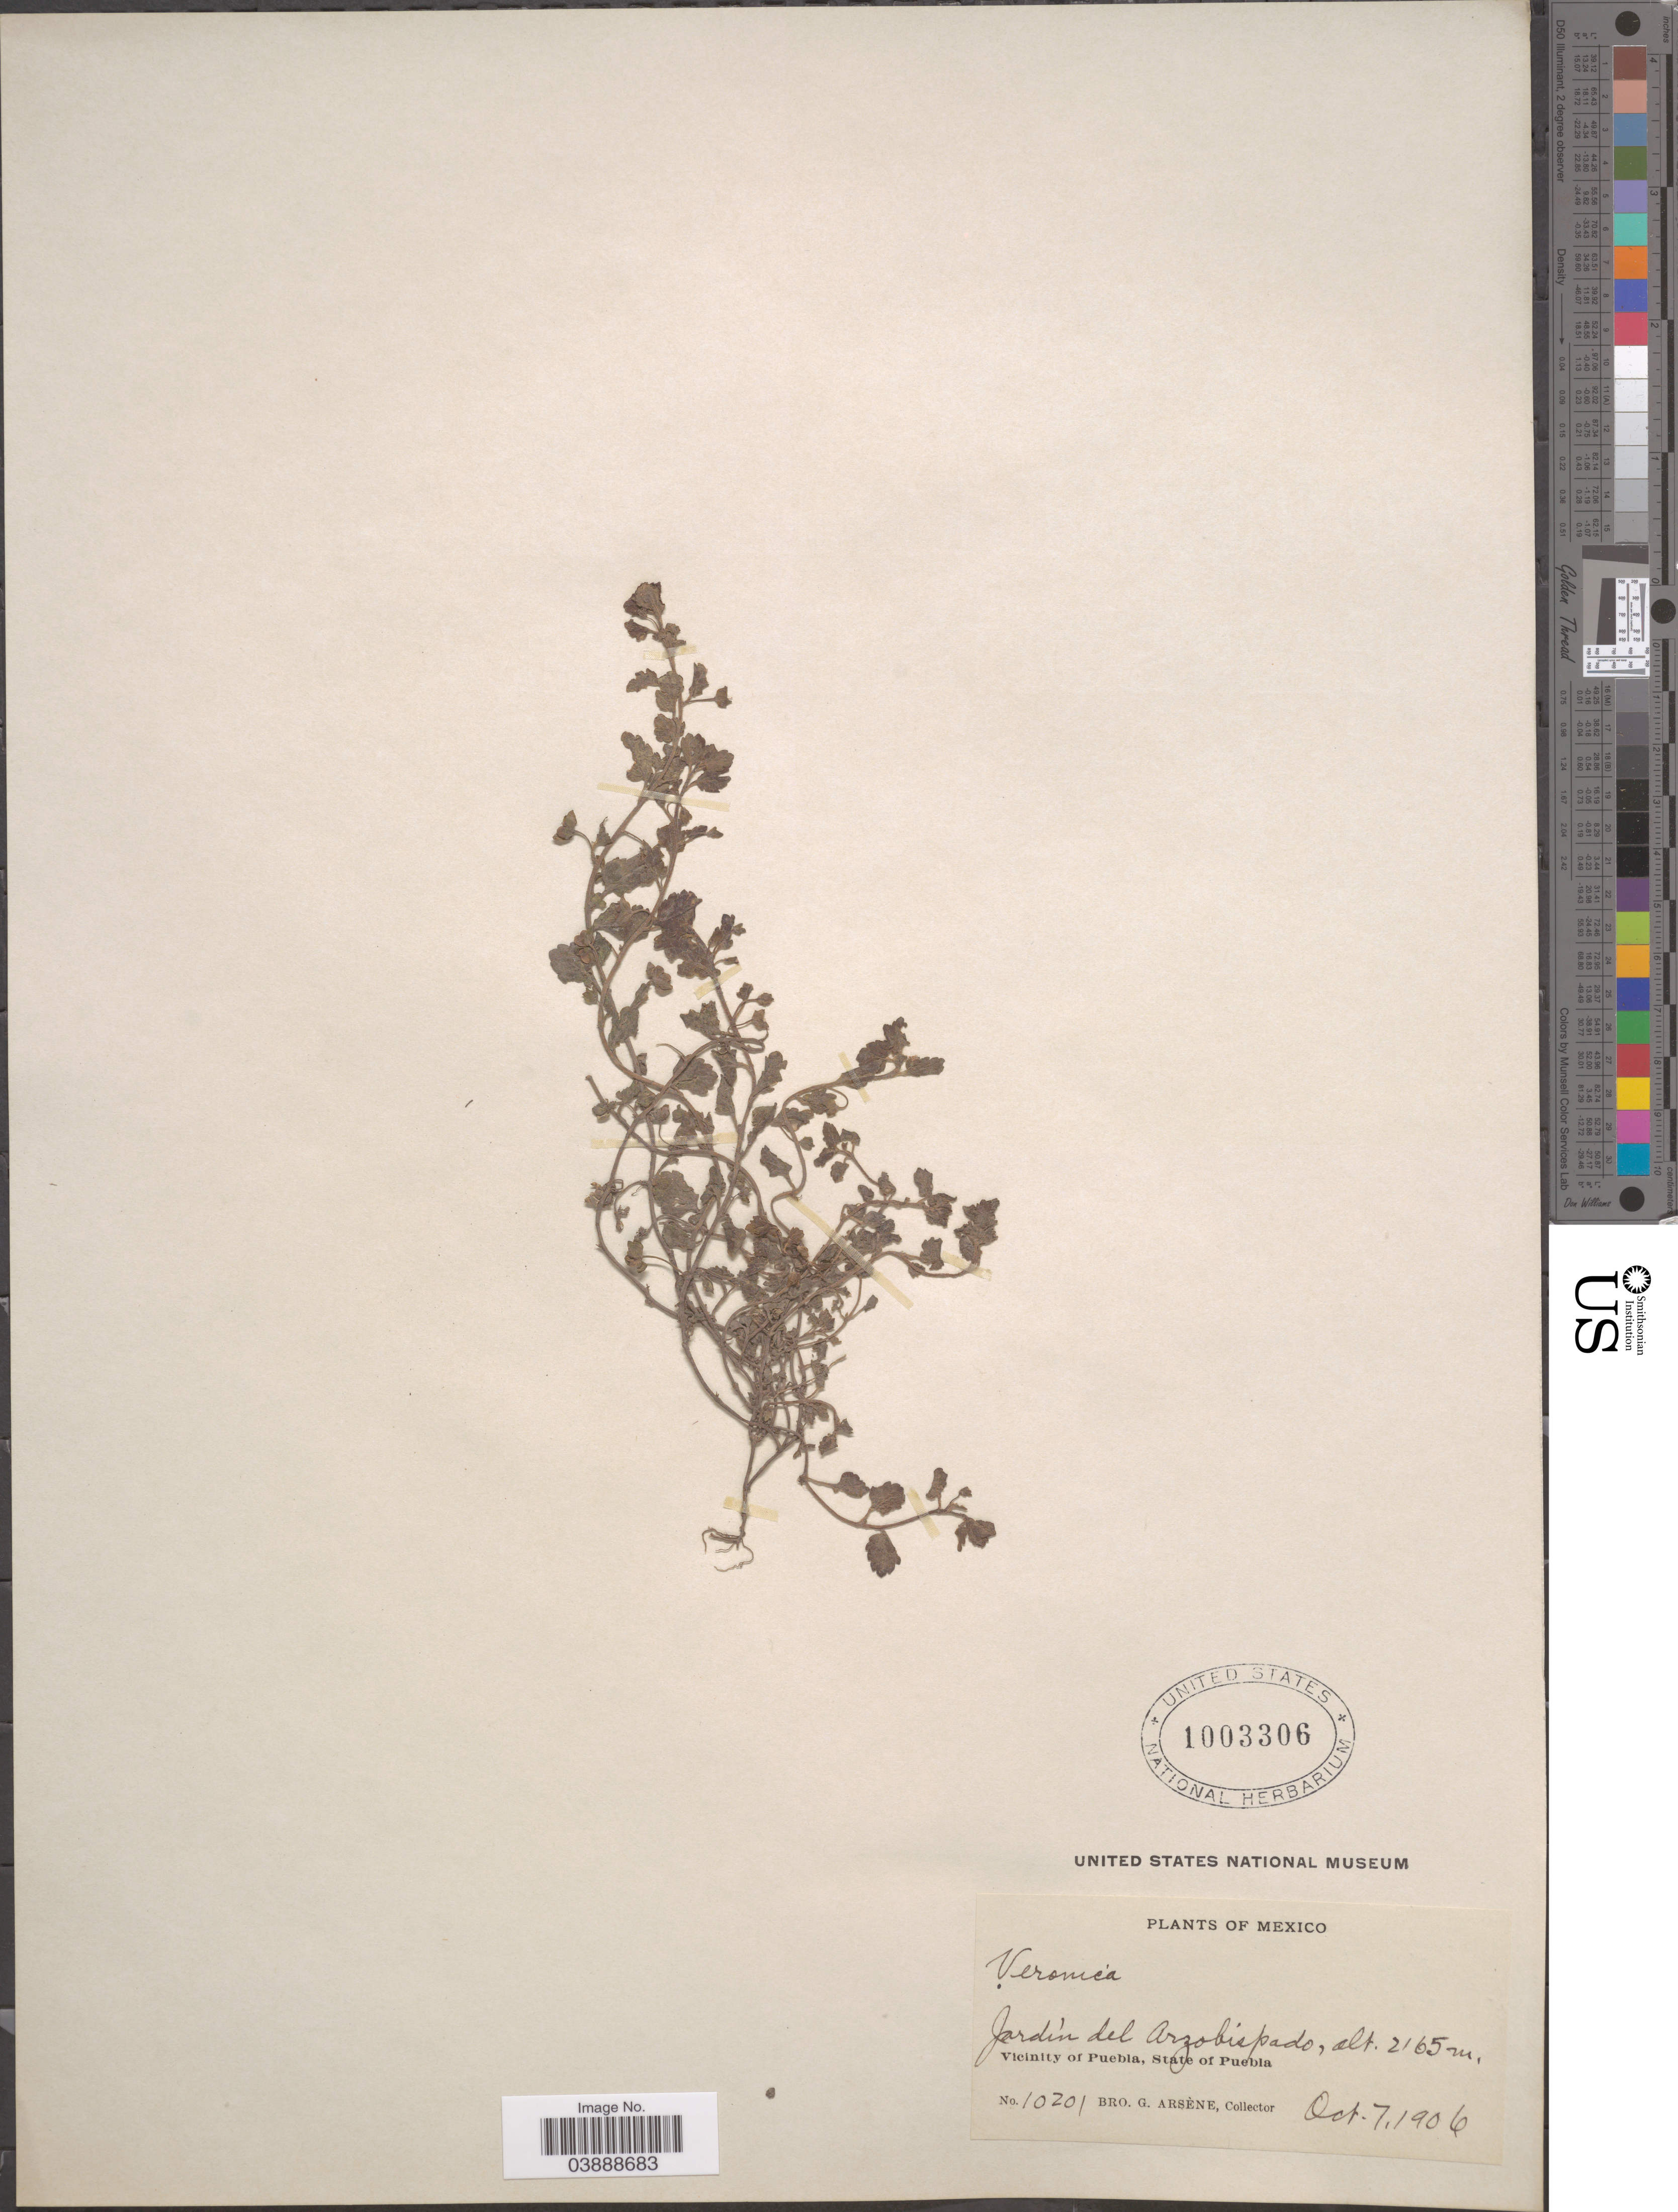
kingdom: Plantae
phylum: Tracheophyta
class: Magnoliopsida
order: Lamiales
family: Plantaginaceae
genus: Veronica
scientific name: Veronica polita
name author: Fr.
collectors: Bro. G. Arsène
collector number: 10201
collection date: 1906-10-07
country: Mexico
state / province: Puebla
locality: Jardin del Arzobispado. Vicinity of Puebla.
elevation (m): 2165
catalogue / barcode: US 1003306